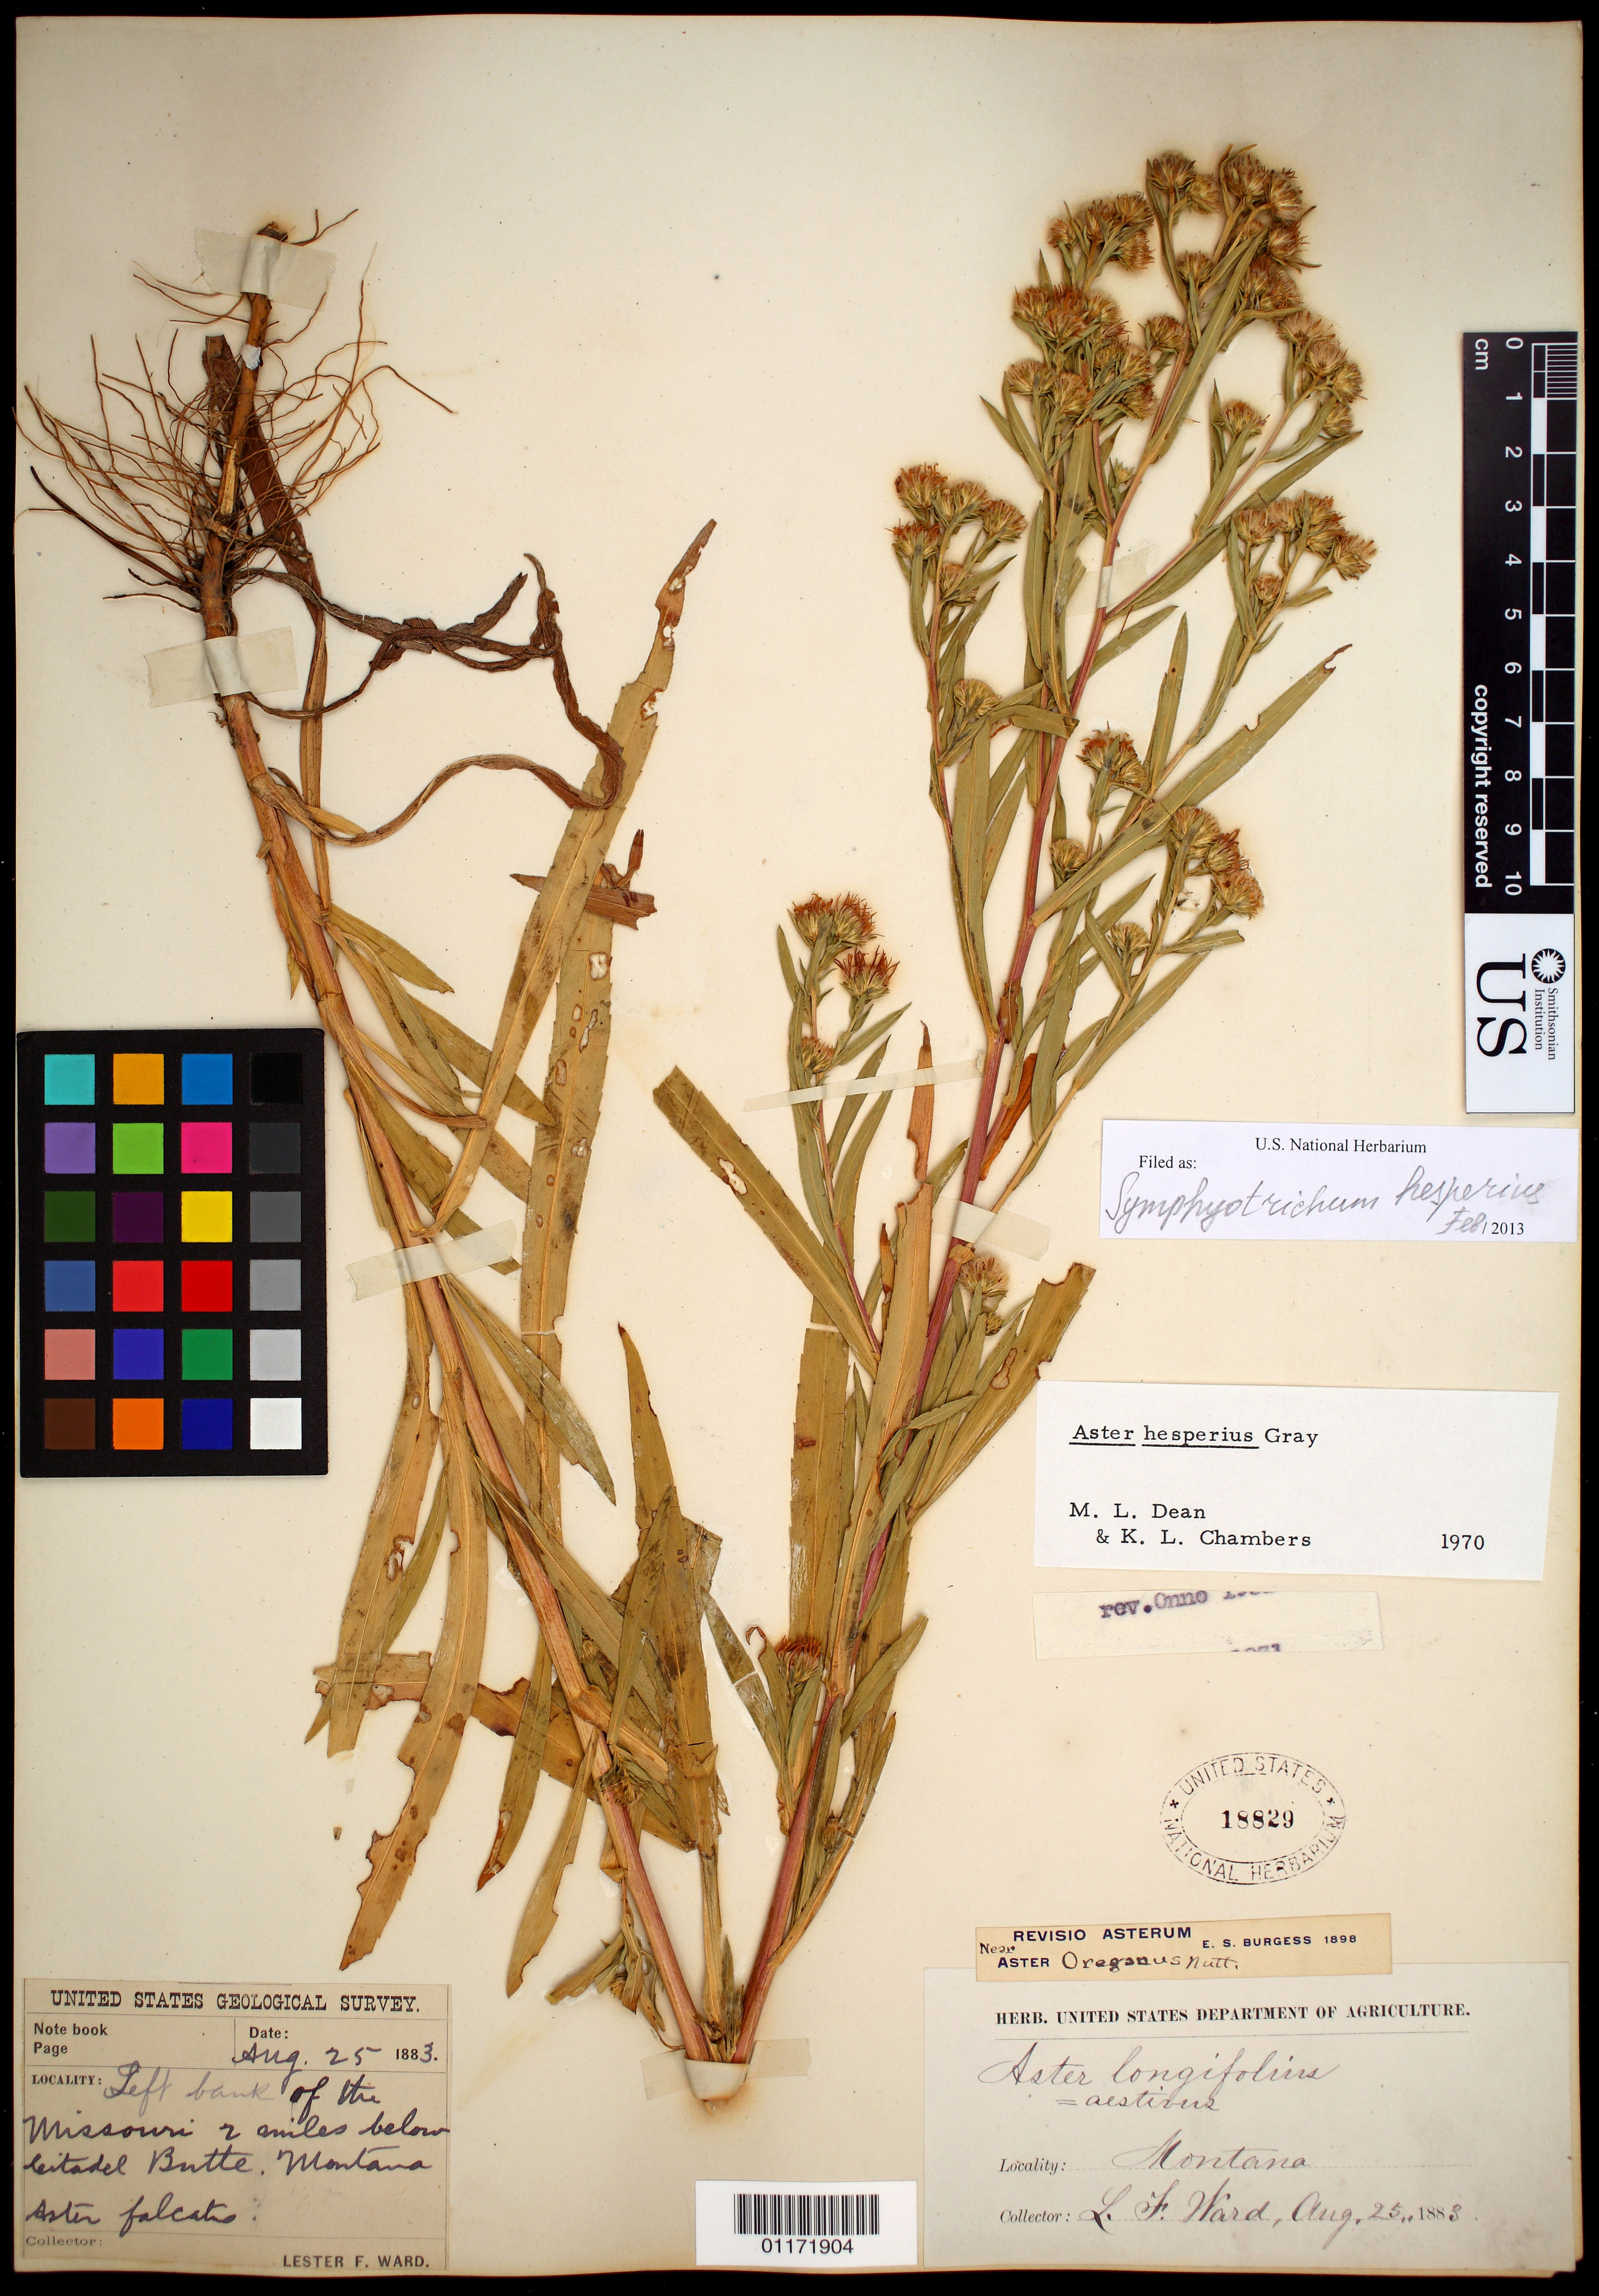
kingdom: Plantae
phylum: Tracheophyta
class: Magnoliopsida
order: Asterales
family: Asteraceae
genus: Symphyotrichum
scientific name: Symphyotrichum hesperium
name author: (A. Gray) Á. Löve & D. Löve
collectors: L. F. Ward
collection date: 1883-08-25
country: United States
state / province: Montana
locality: Left bank of the Missouri River, 2 miles below Citadel Butte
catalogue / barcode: US 18829